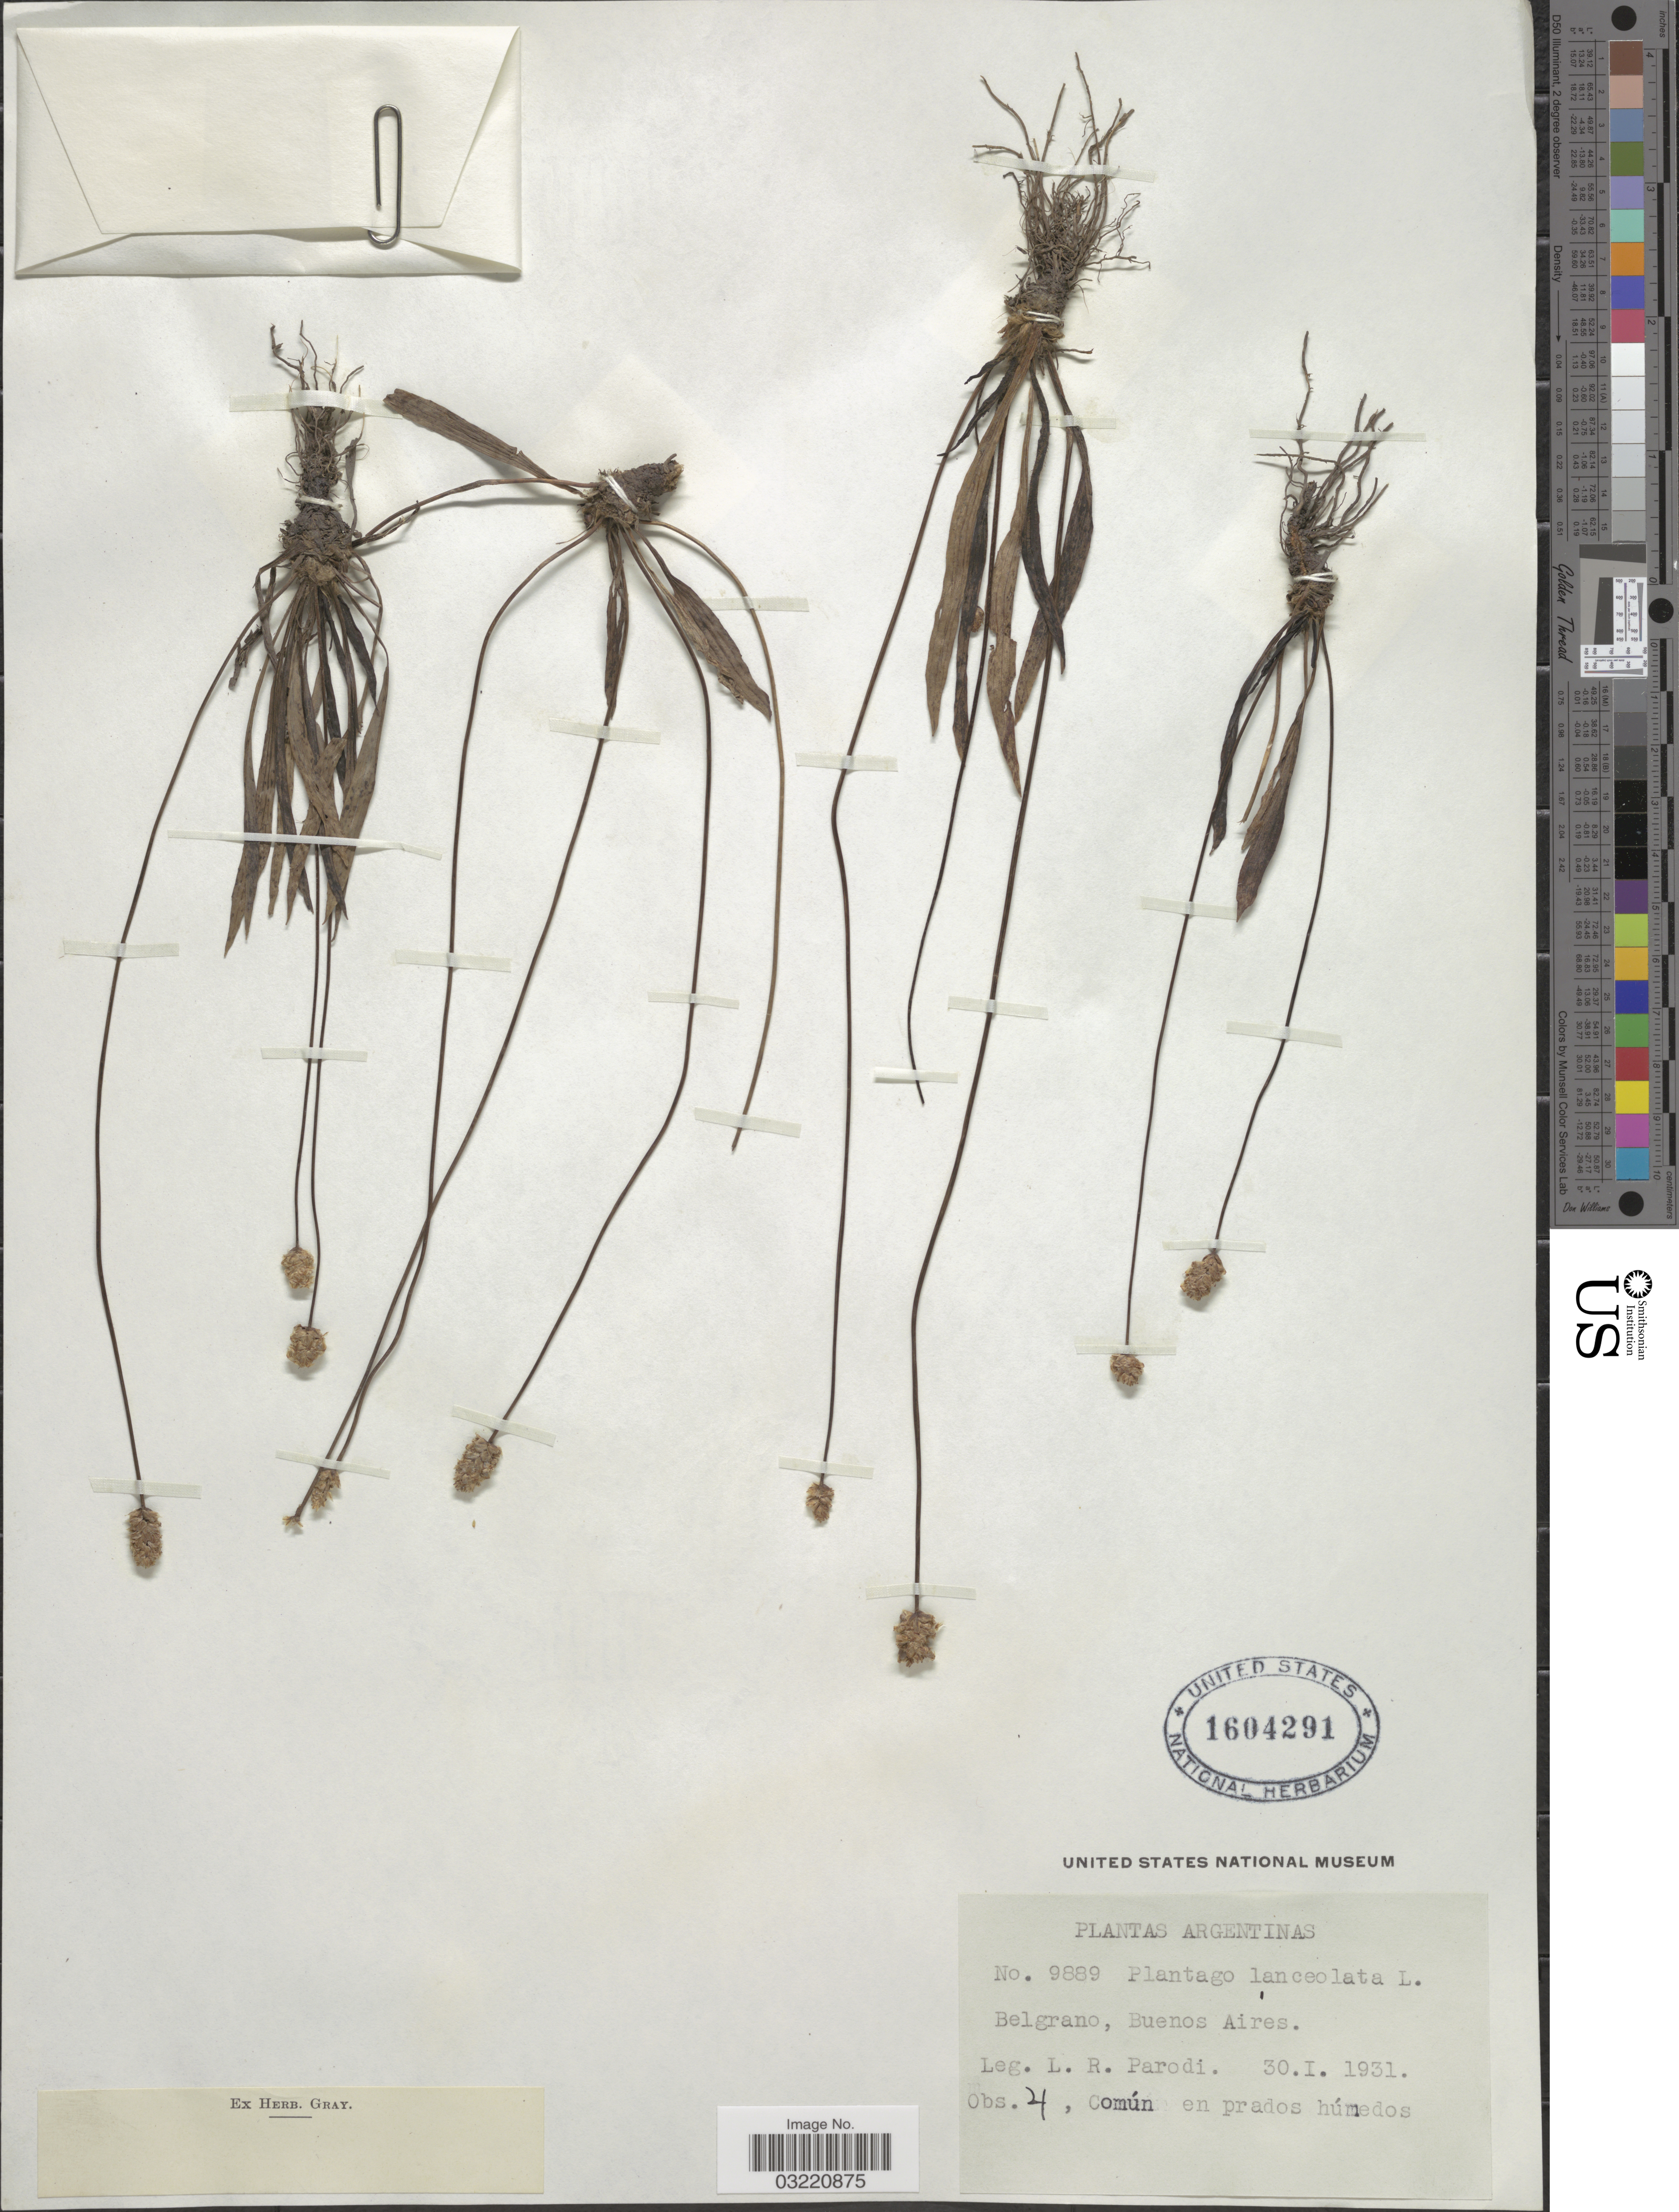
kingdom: Plantae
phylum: Tracheophyta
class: Magnoliopsida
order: Lamiales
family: Plantaginaceae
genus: Plantago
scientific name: Plantago lanceolata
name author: L.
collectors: L. R. Parodi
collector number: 9889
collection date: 1931-01-30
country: Argentina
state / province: Buenos Aires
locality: Belgrano.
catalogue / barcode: US 1604291